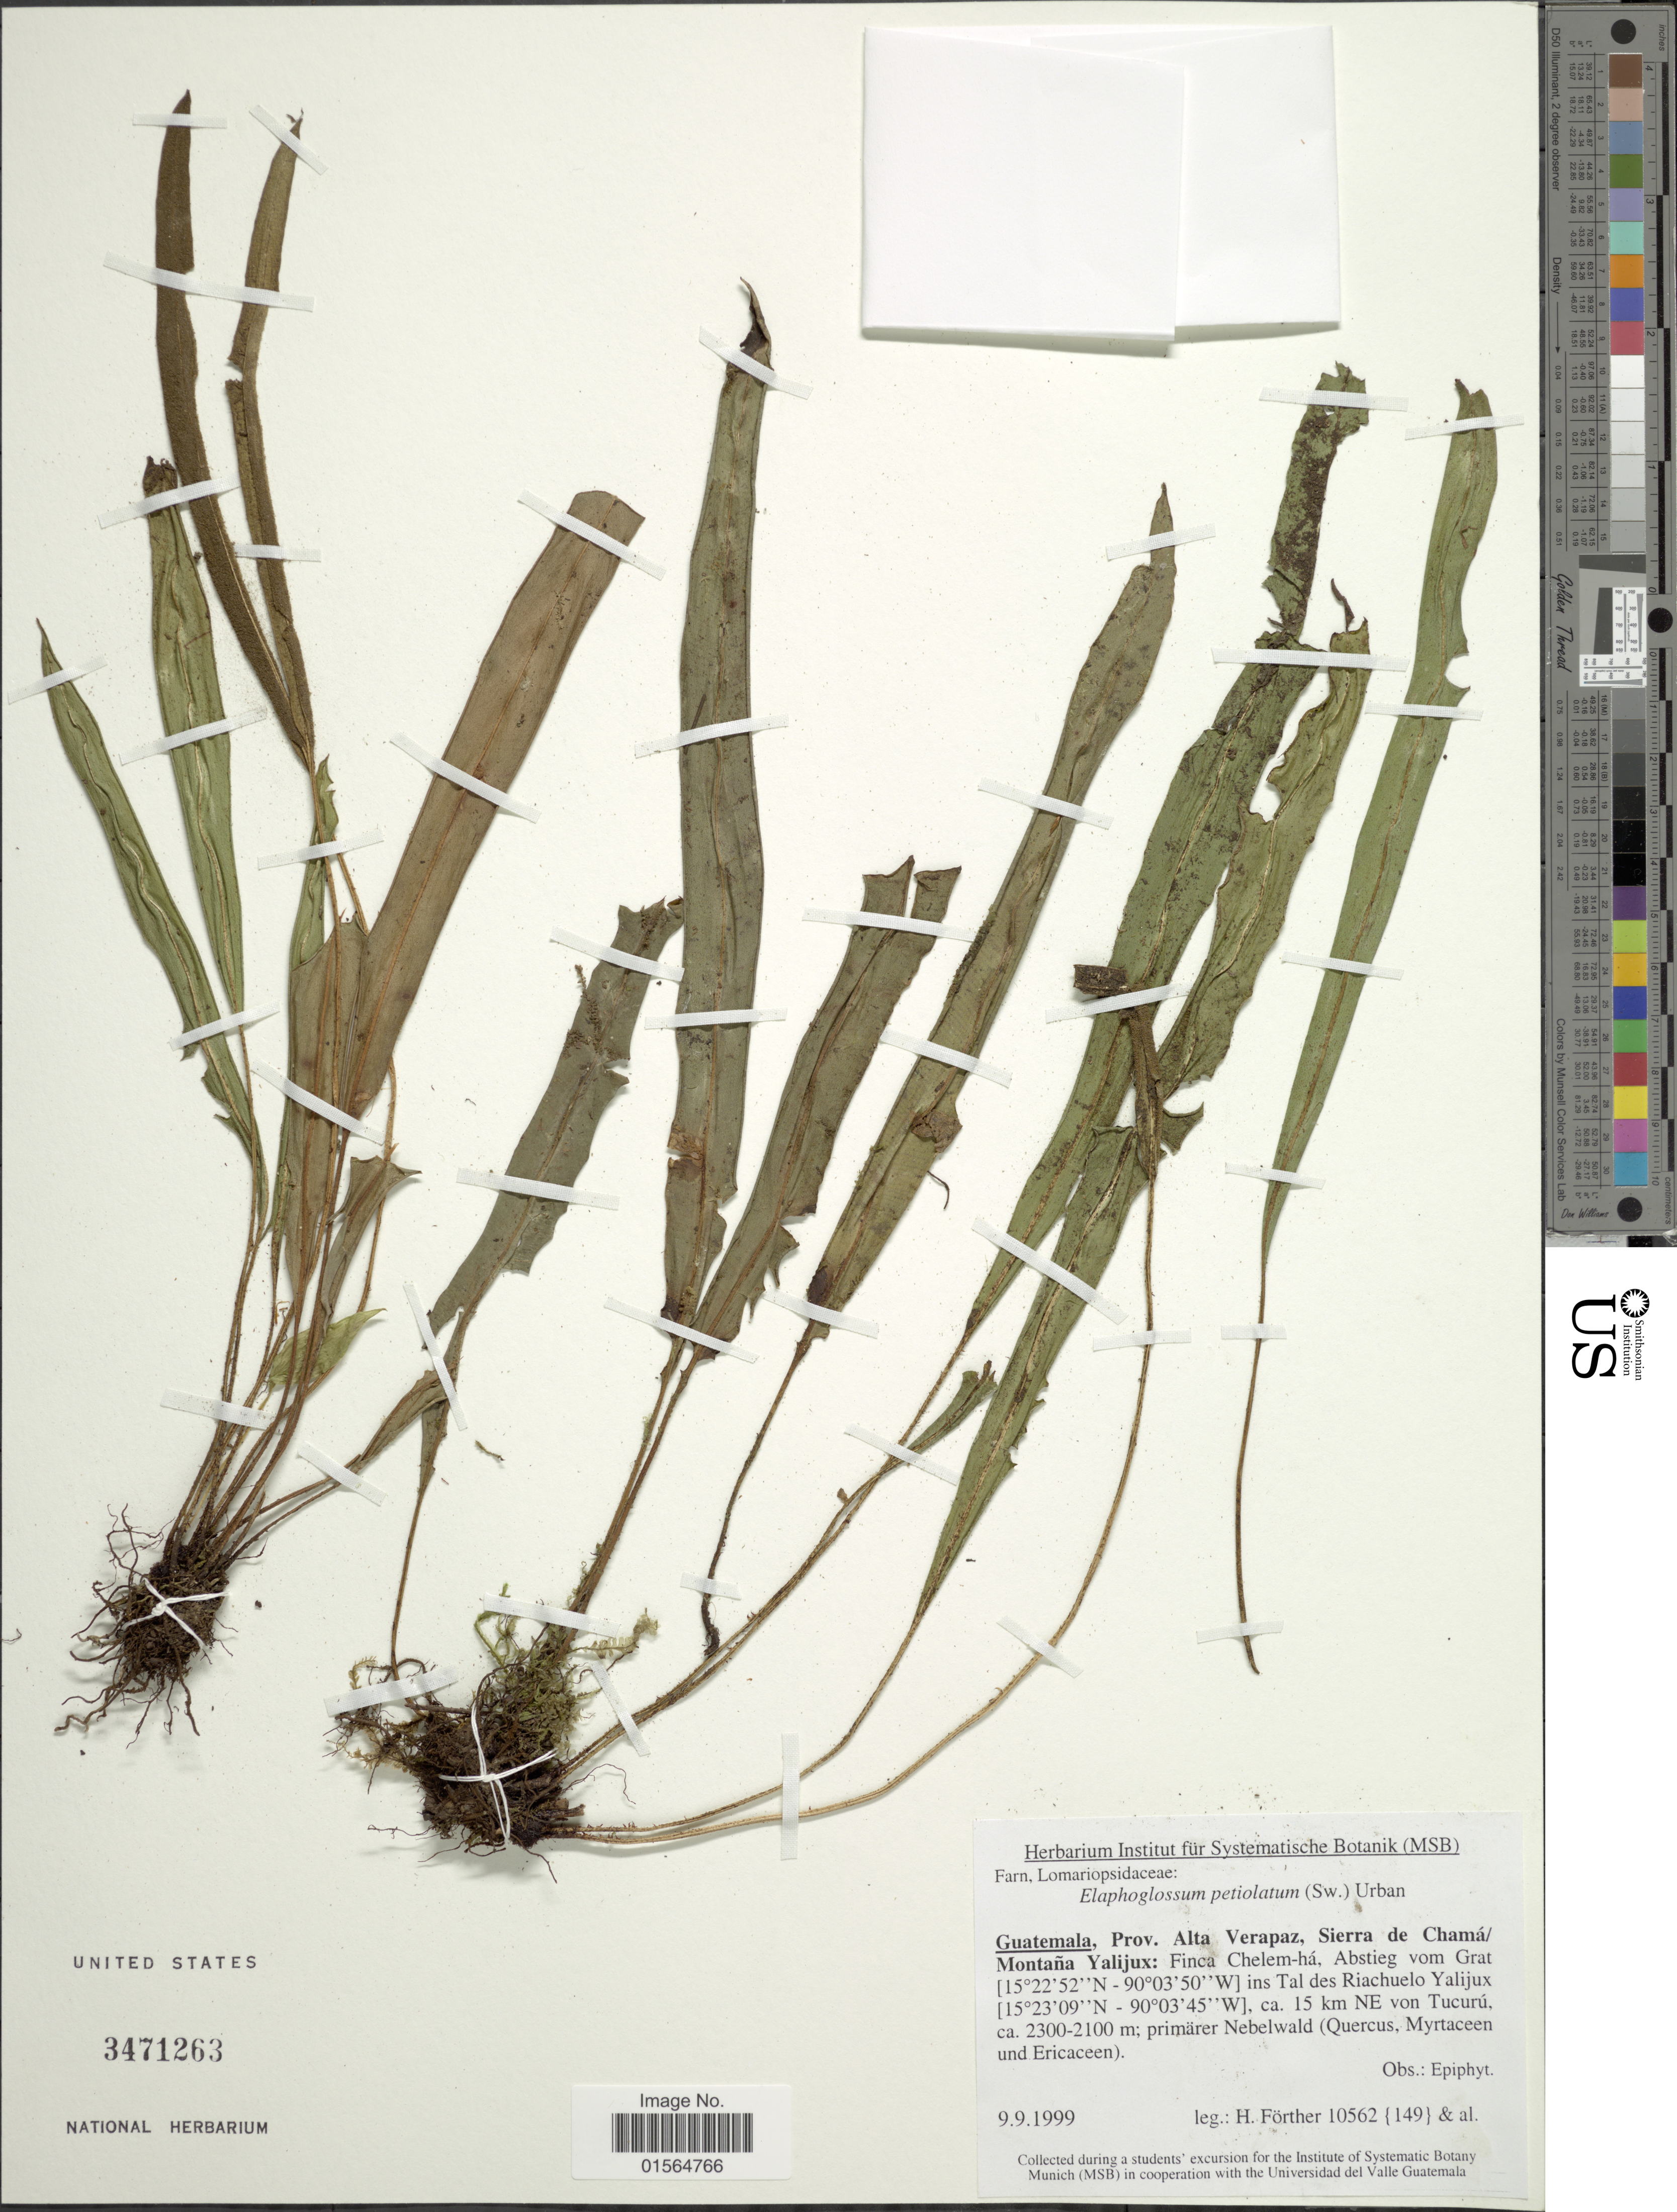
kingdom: Plantae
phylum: Tracheophyta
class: Polypodiopsida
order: Polypodiales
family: Dryopteridaceae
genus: Elaphoglossum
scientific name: Elaphoglossum petiolatum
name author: (Sw.) Urb.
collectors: H. Fôrther & et al.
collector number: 10562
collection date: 1999-09-09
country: Guatemala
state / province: Alta Verapaz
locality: Sierra de Chama/Montana Yalijux: Finca Chelem-ha, Abstieg vom Grat ins Tal des Riachuelo Yalijux, ca. 15 km NE von Tucuru; primarer Nebelwald (Quercus, Myrtaceen und Ericaceen)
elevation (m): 2100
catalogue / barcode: US 3471263